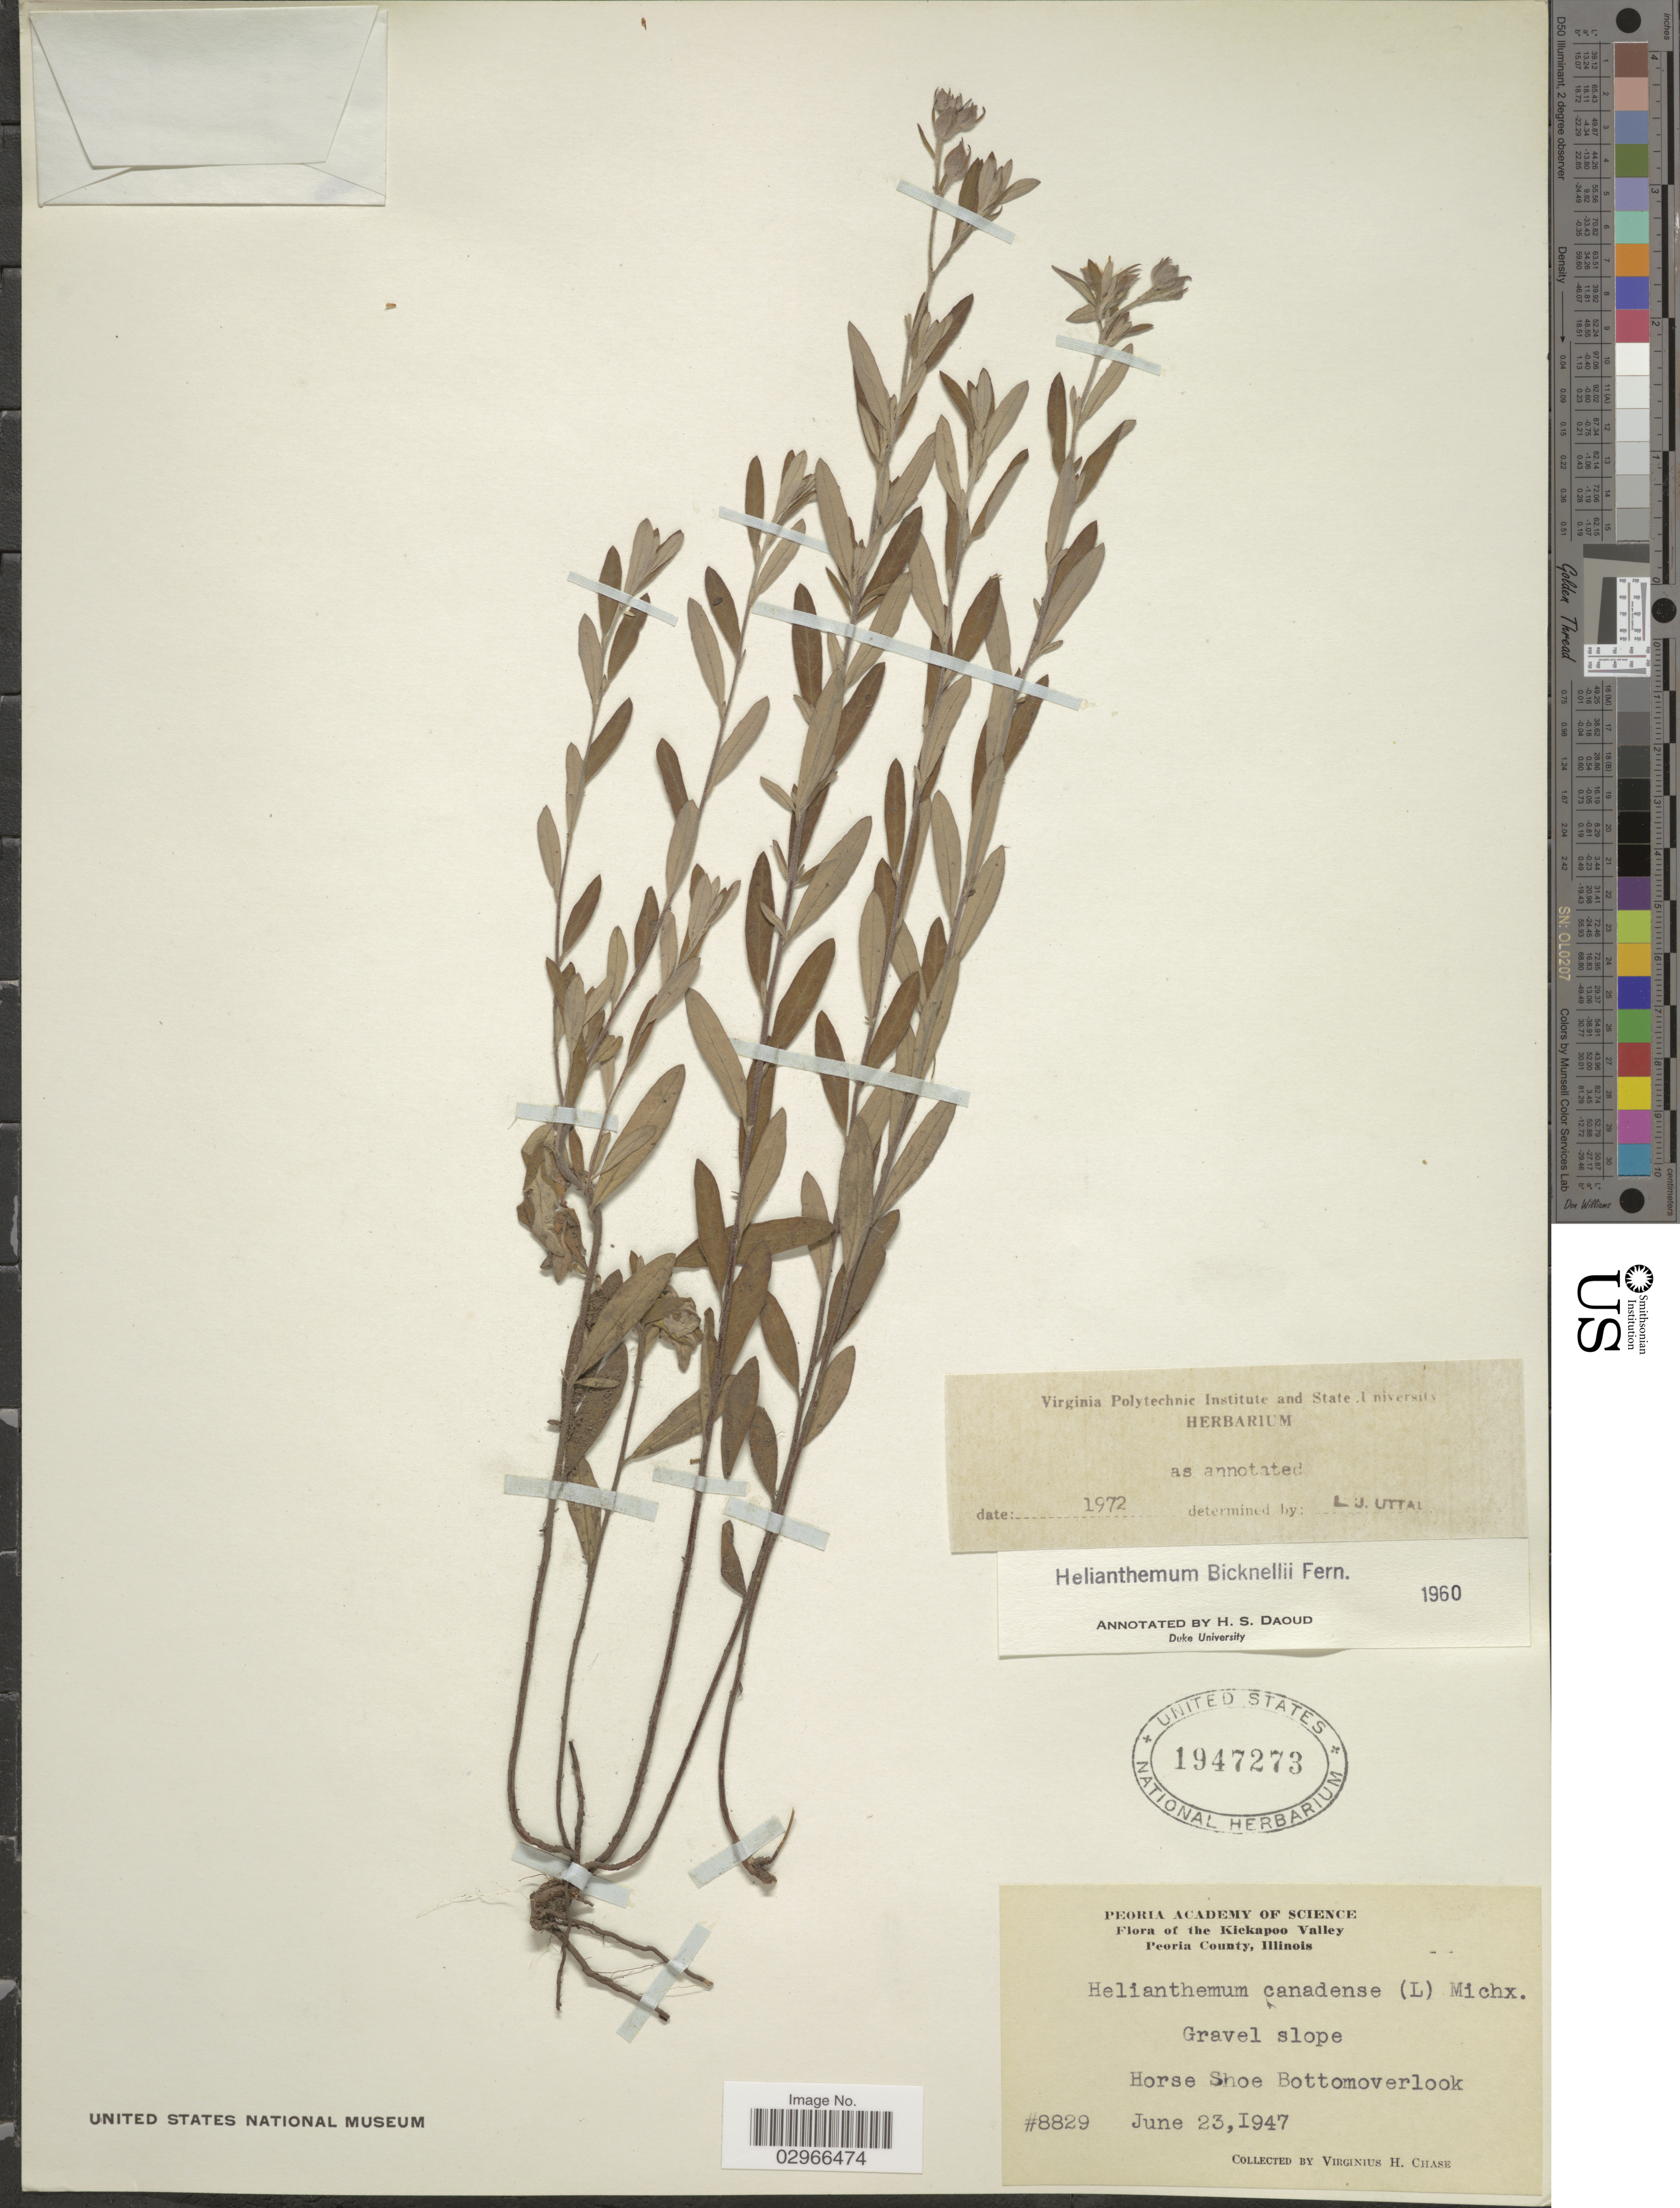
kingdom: Plantae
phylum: Tracheophyta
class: Magnoliopsida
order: Malvales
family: Cistaceae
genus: Helianthemum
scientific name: Helianthemum bicknellii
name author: Fernald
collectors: V. H. Chase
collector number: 8829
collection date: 1947-06-23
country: United States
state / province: Illinois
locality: Kickapoo Valley. Peoria County. Gravel slope. Horse Shoe Bottomoverlook.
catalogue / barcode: US 1947273